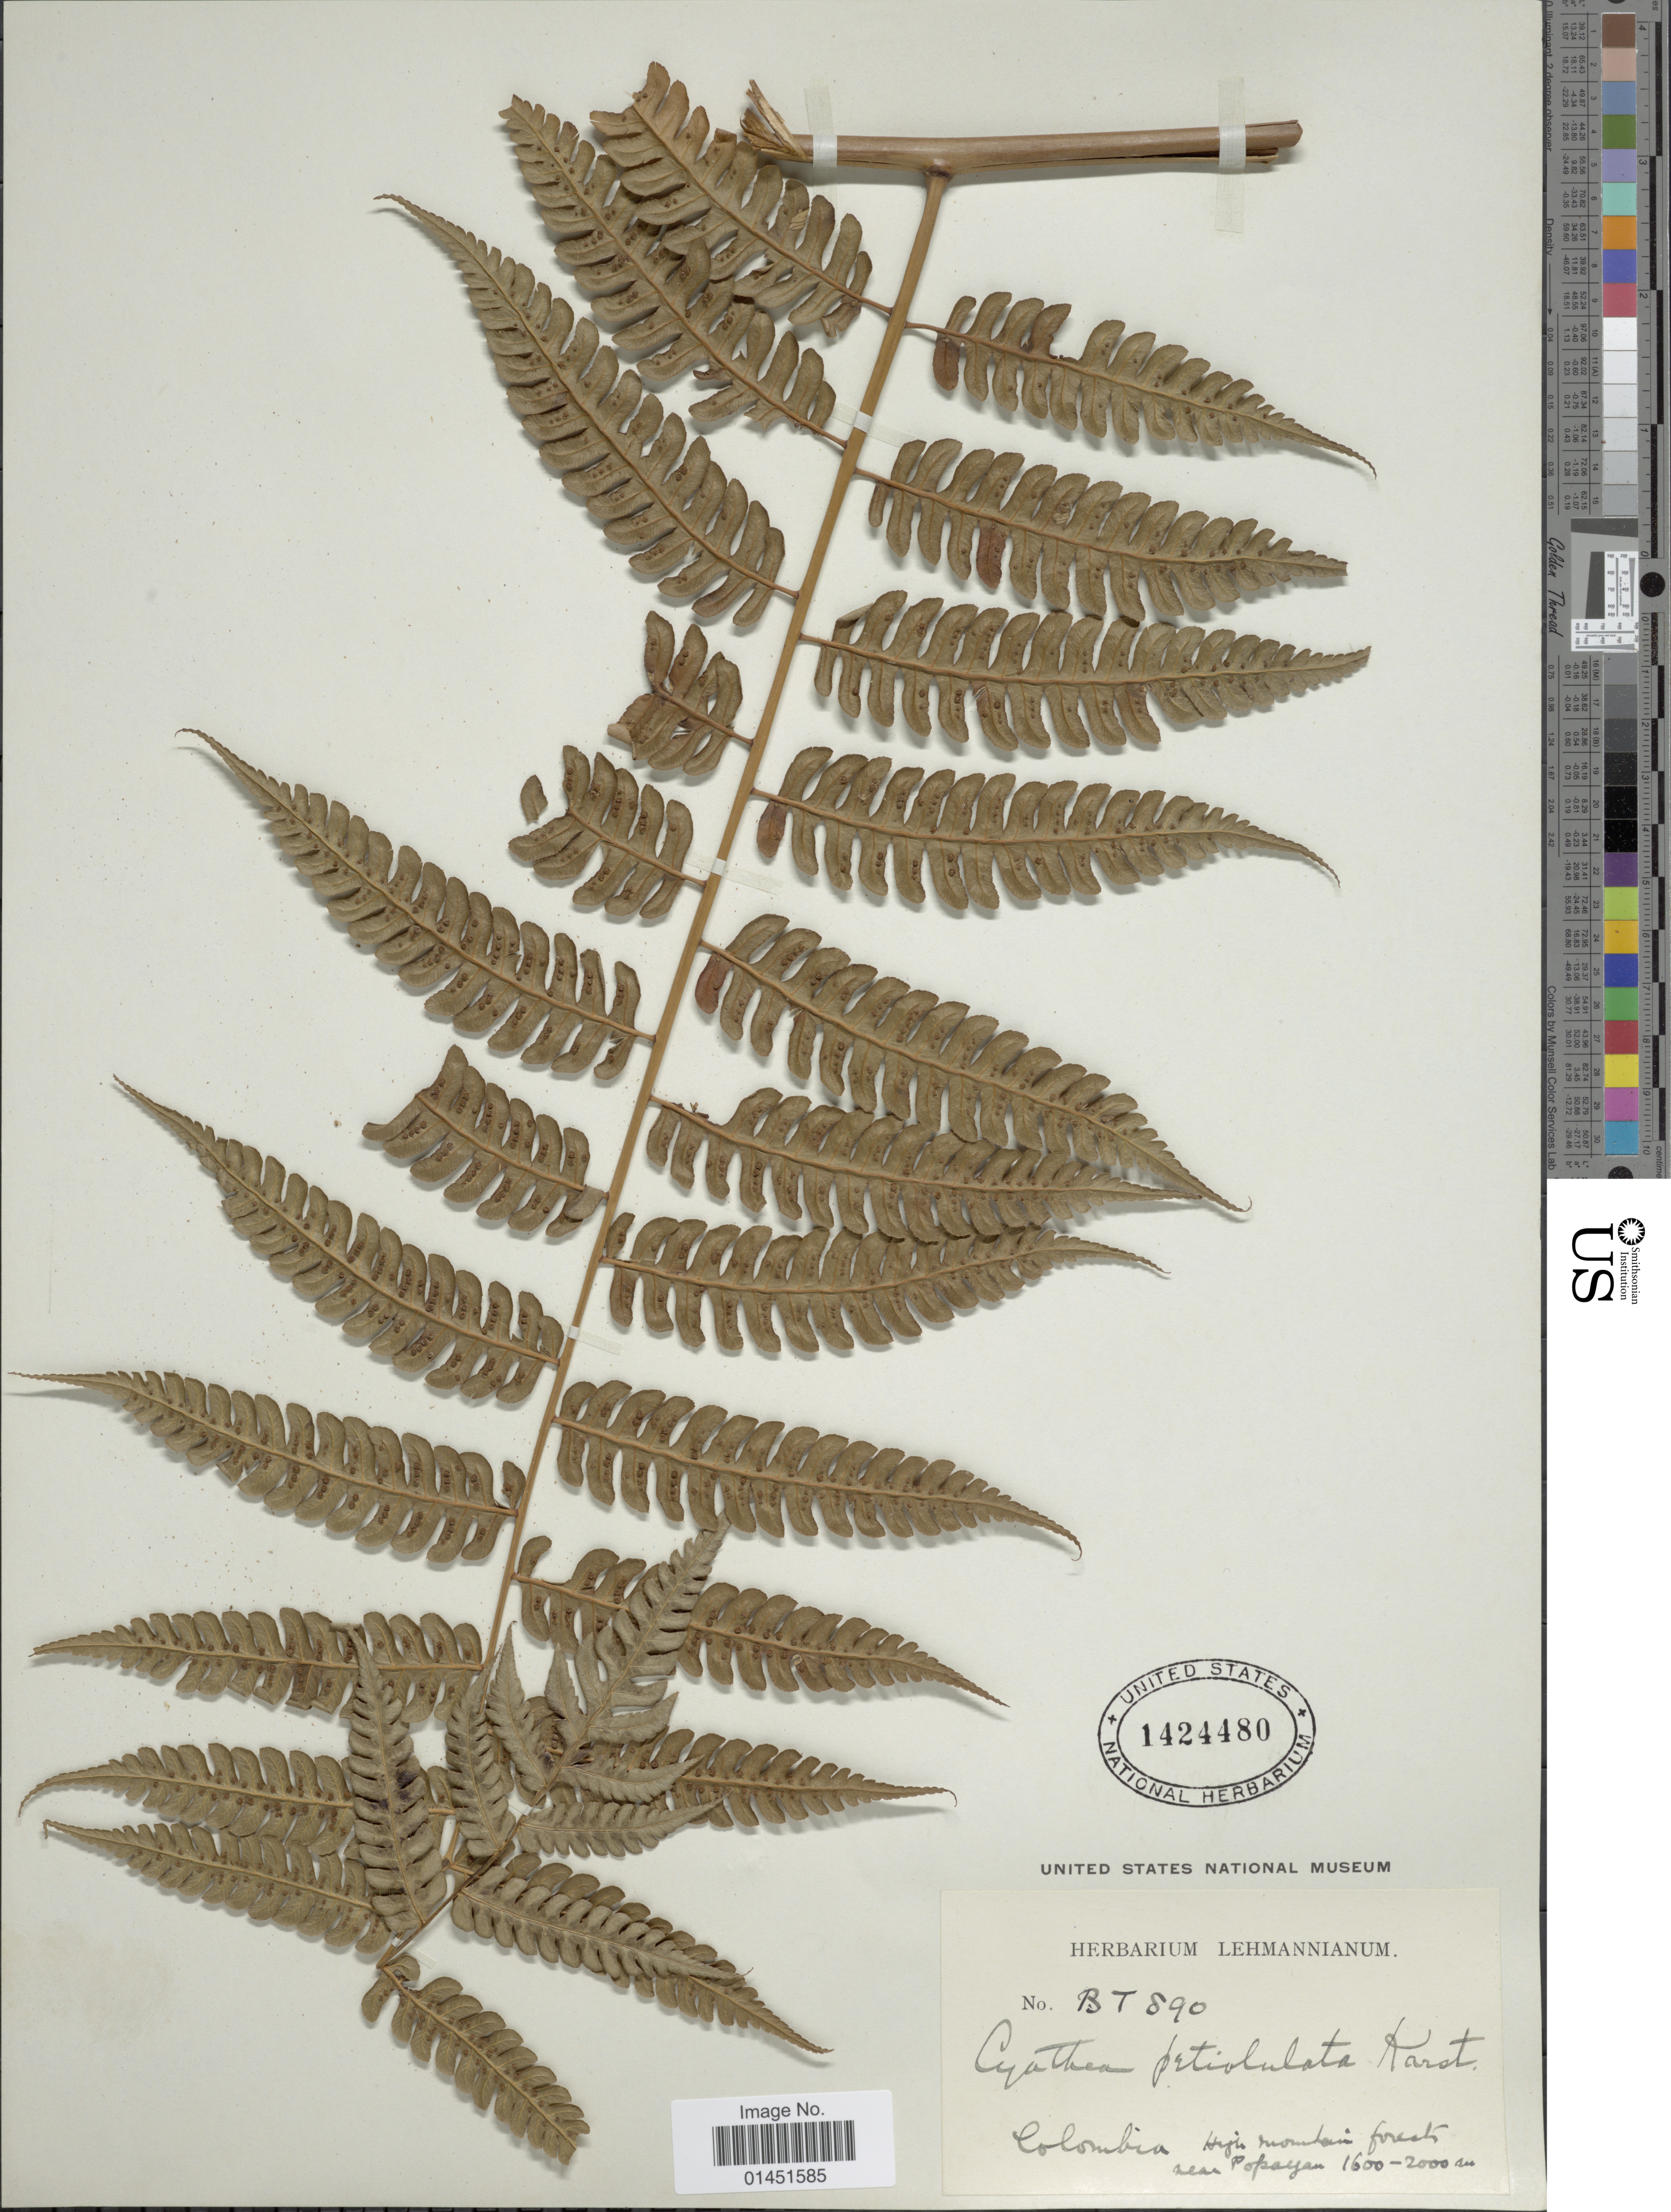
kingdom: Plantae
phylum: Tracheophyta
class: Polypodiopsida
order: Cyatheales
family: Cyatheaceae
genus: Cyathea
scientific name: Cyathea divergens var. divergens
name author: Kunze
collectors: ex herb. Lehmannianum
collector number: BT890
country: Colombia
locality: High mountain forest near Popayan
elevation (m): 1600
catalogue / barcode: US 1424480